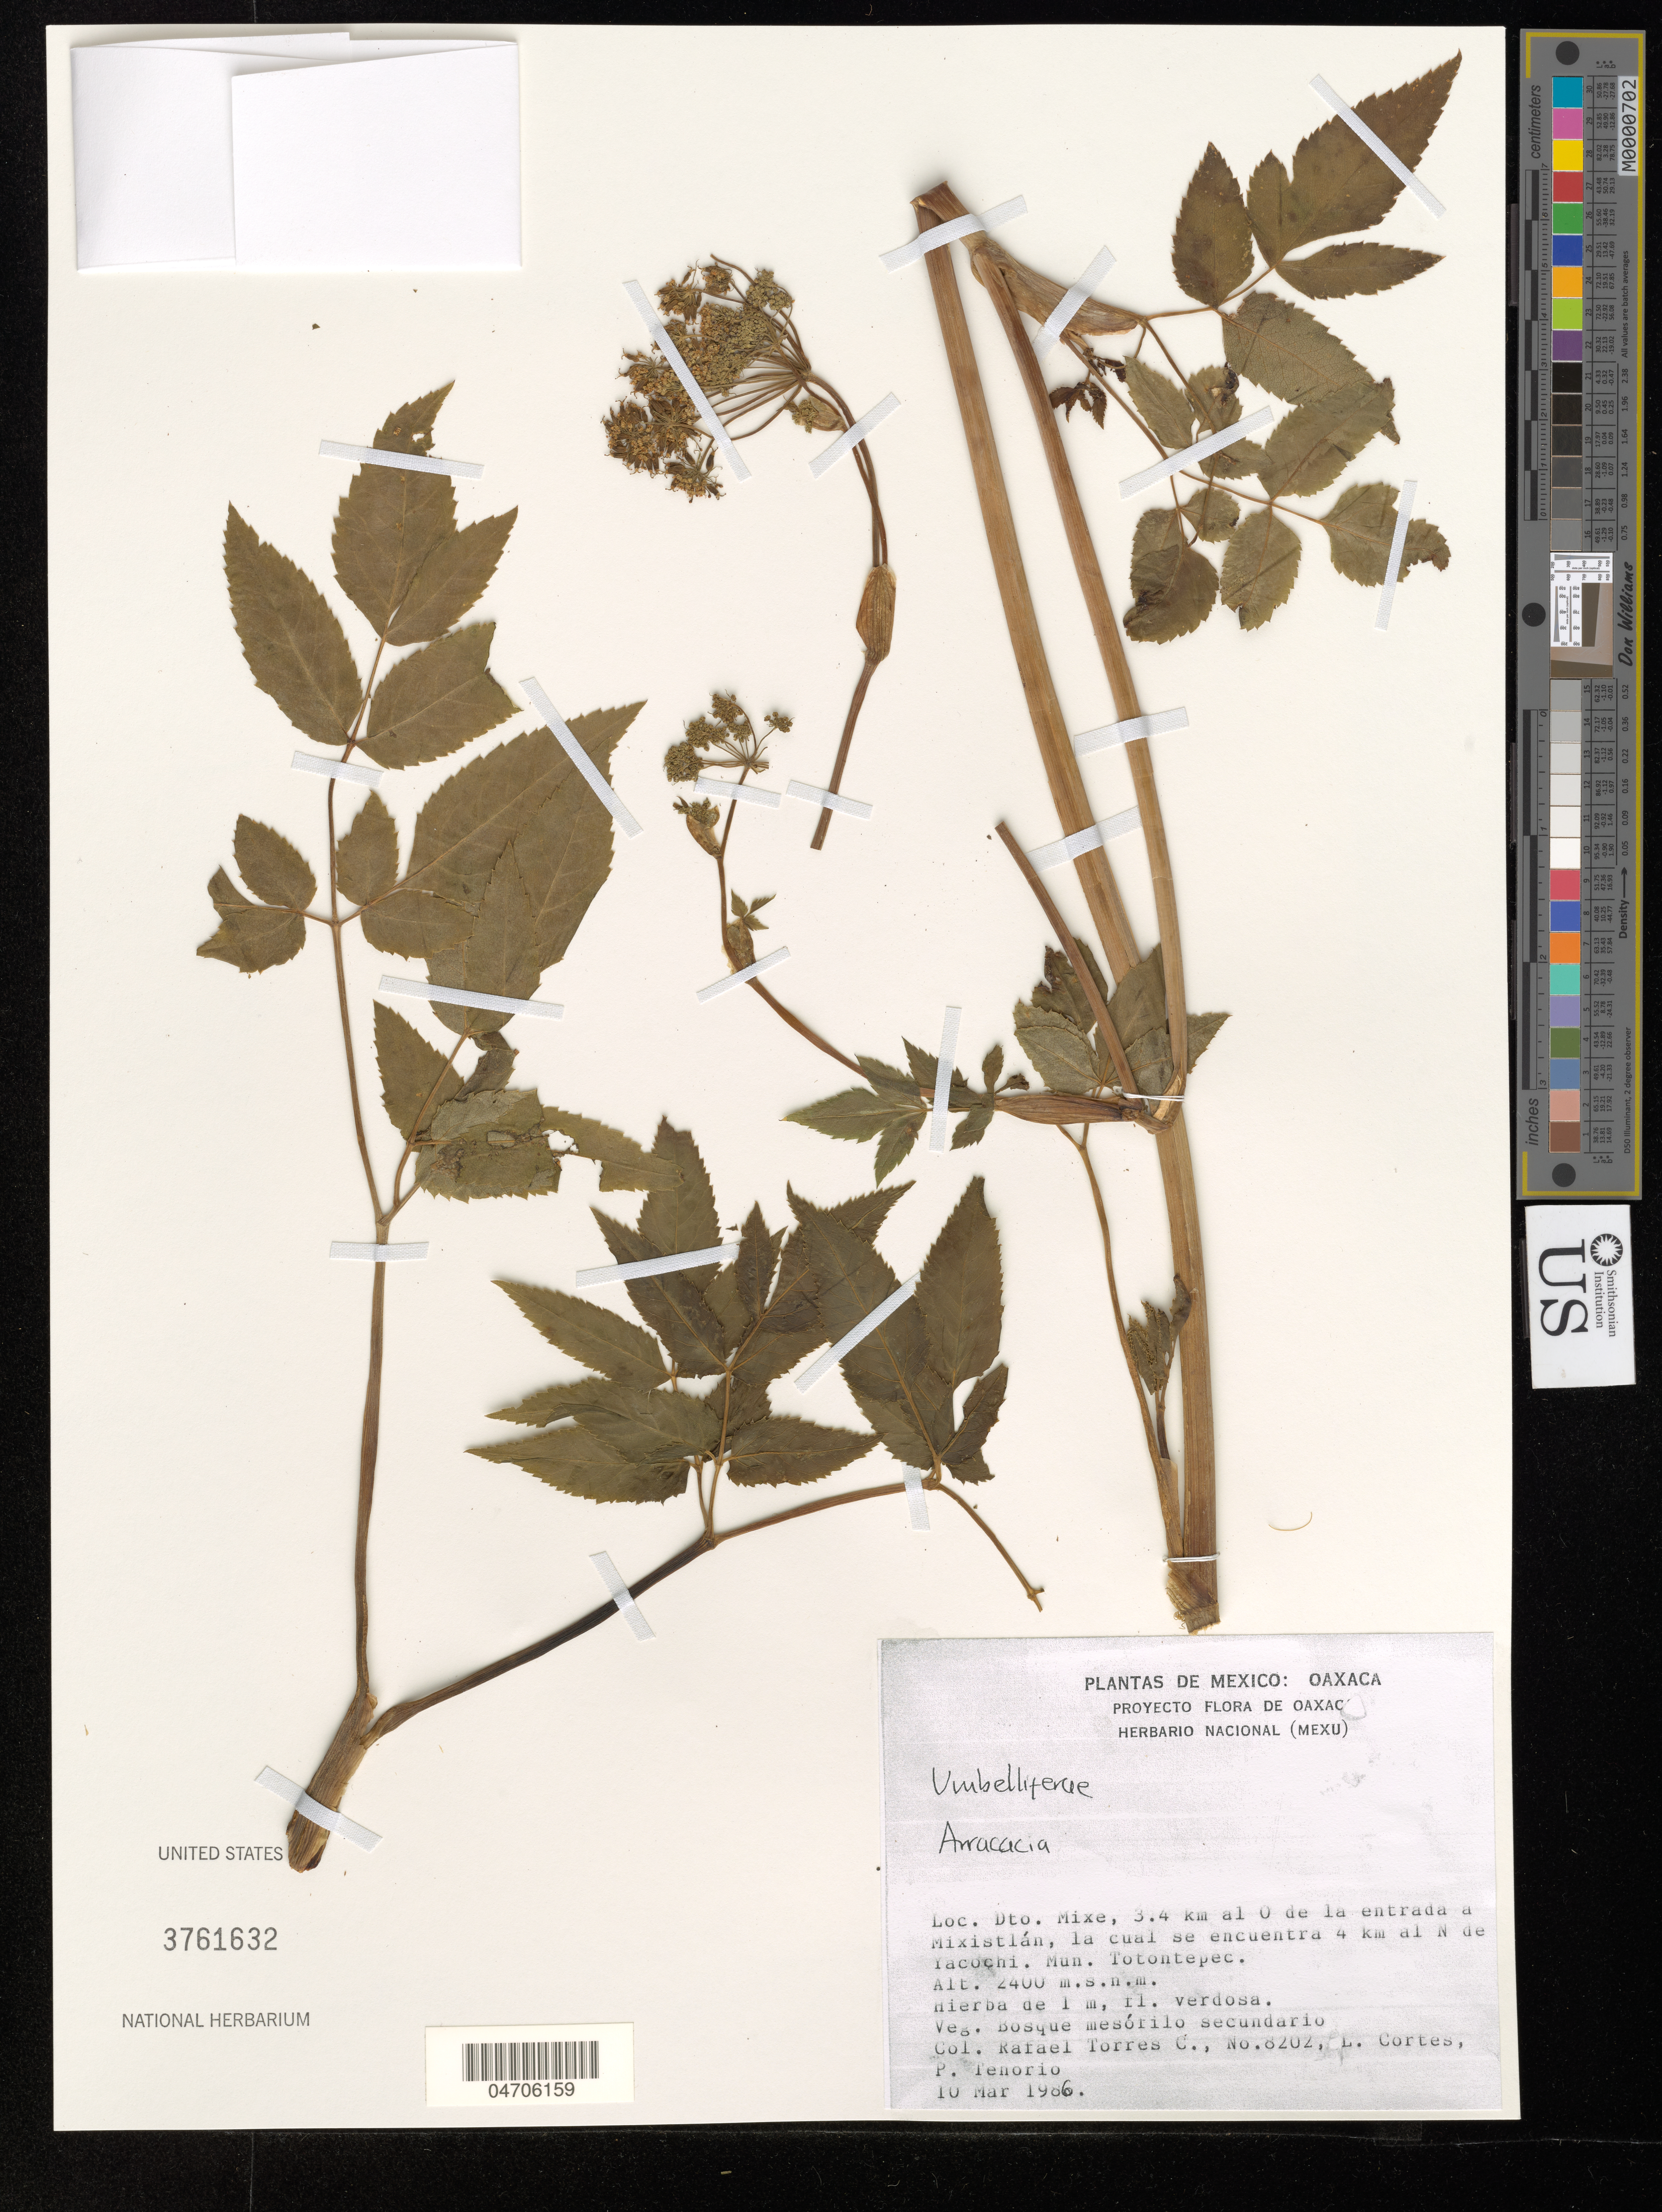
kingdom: Plantae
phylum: Tracheophyta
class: Magnoliopsida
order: Apiales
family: Apiaceae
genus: Arracacia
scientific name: Arracacia sp.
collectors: R. Torres C., L. Cortes & Tenorio, P.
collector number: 8202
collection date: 1986-03-10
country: Mexico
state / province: Oaxaca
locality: Dto. Mixe, 3.4 km al O de la entrada a Mixistlán, la cual se encuentra 4 km al N de Yacochi. Mun. Totontepec.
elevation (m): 2400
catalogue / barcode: US 3761632